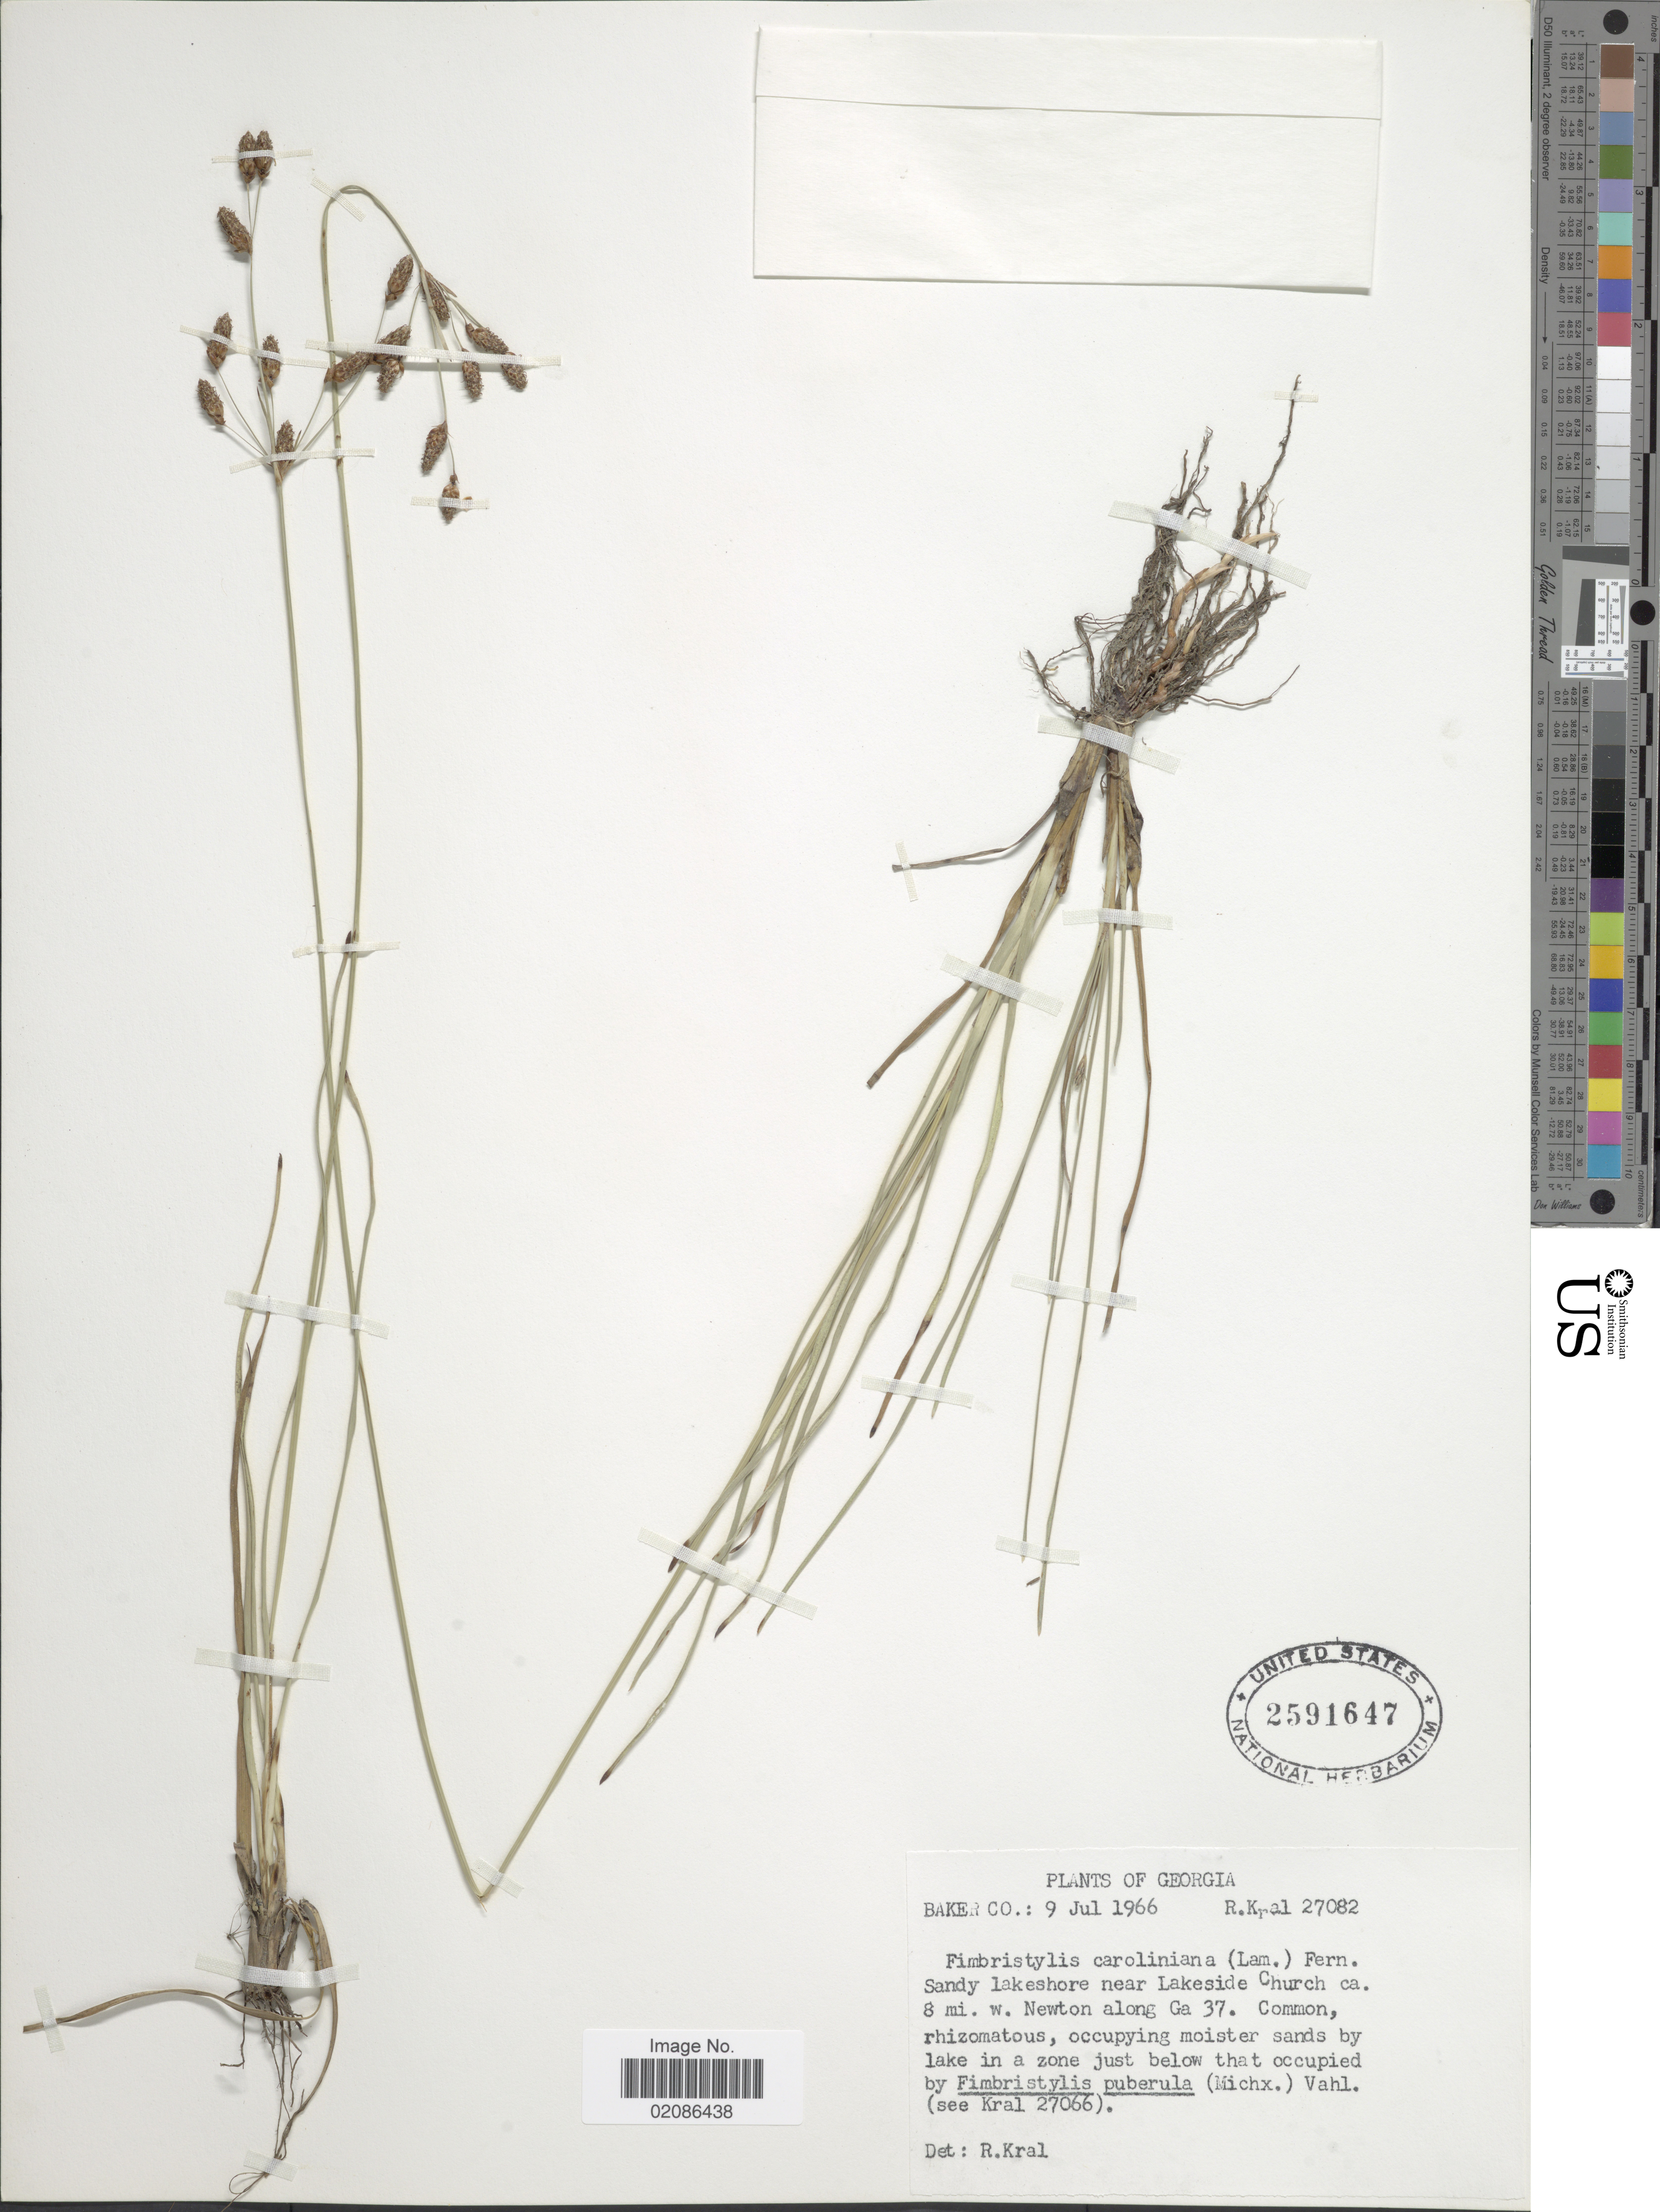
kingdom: Plantae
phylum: Tracheophyta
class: Liliopsida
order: Poales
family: Cyperaceae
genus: Fimbristylis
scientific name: Fimbristylis caroliniana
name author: (Lam.) Fernald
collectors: R. Kral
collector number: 27082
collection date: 1966-07-09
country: United States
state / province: Georgia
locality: Baker Co, Sandy lakeshore near Lakeside Church ca 8 mi w Newton along Ga 37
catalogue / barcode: US 2591647